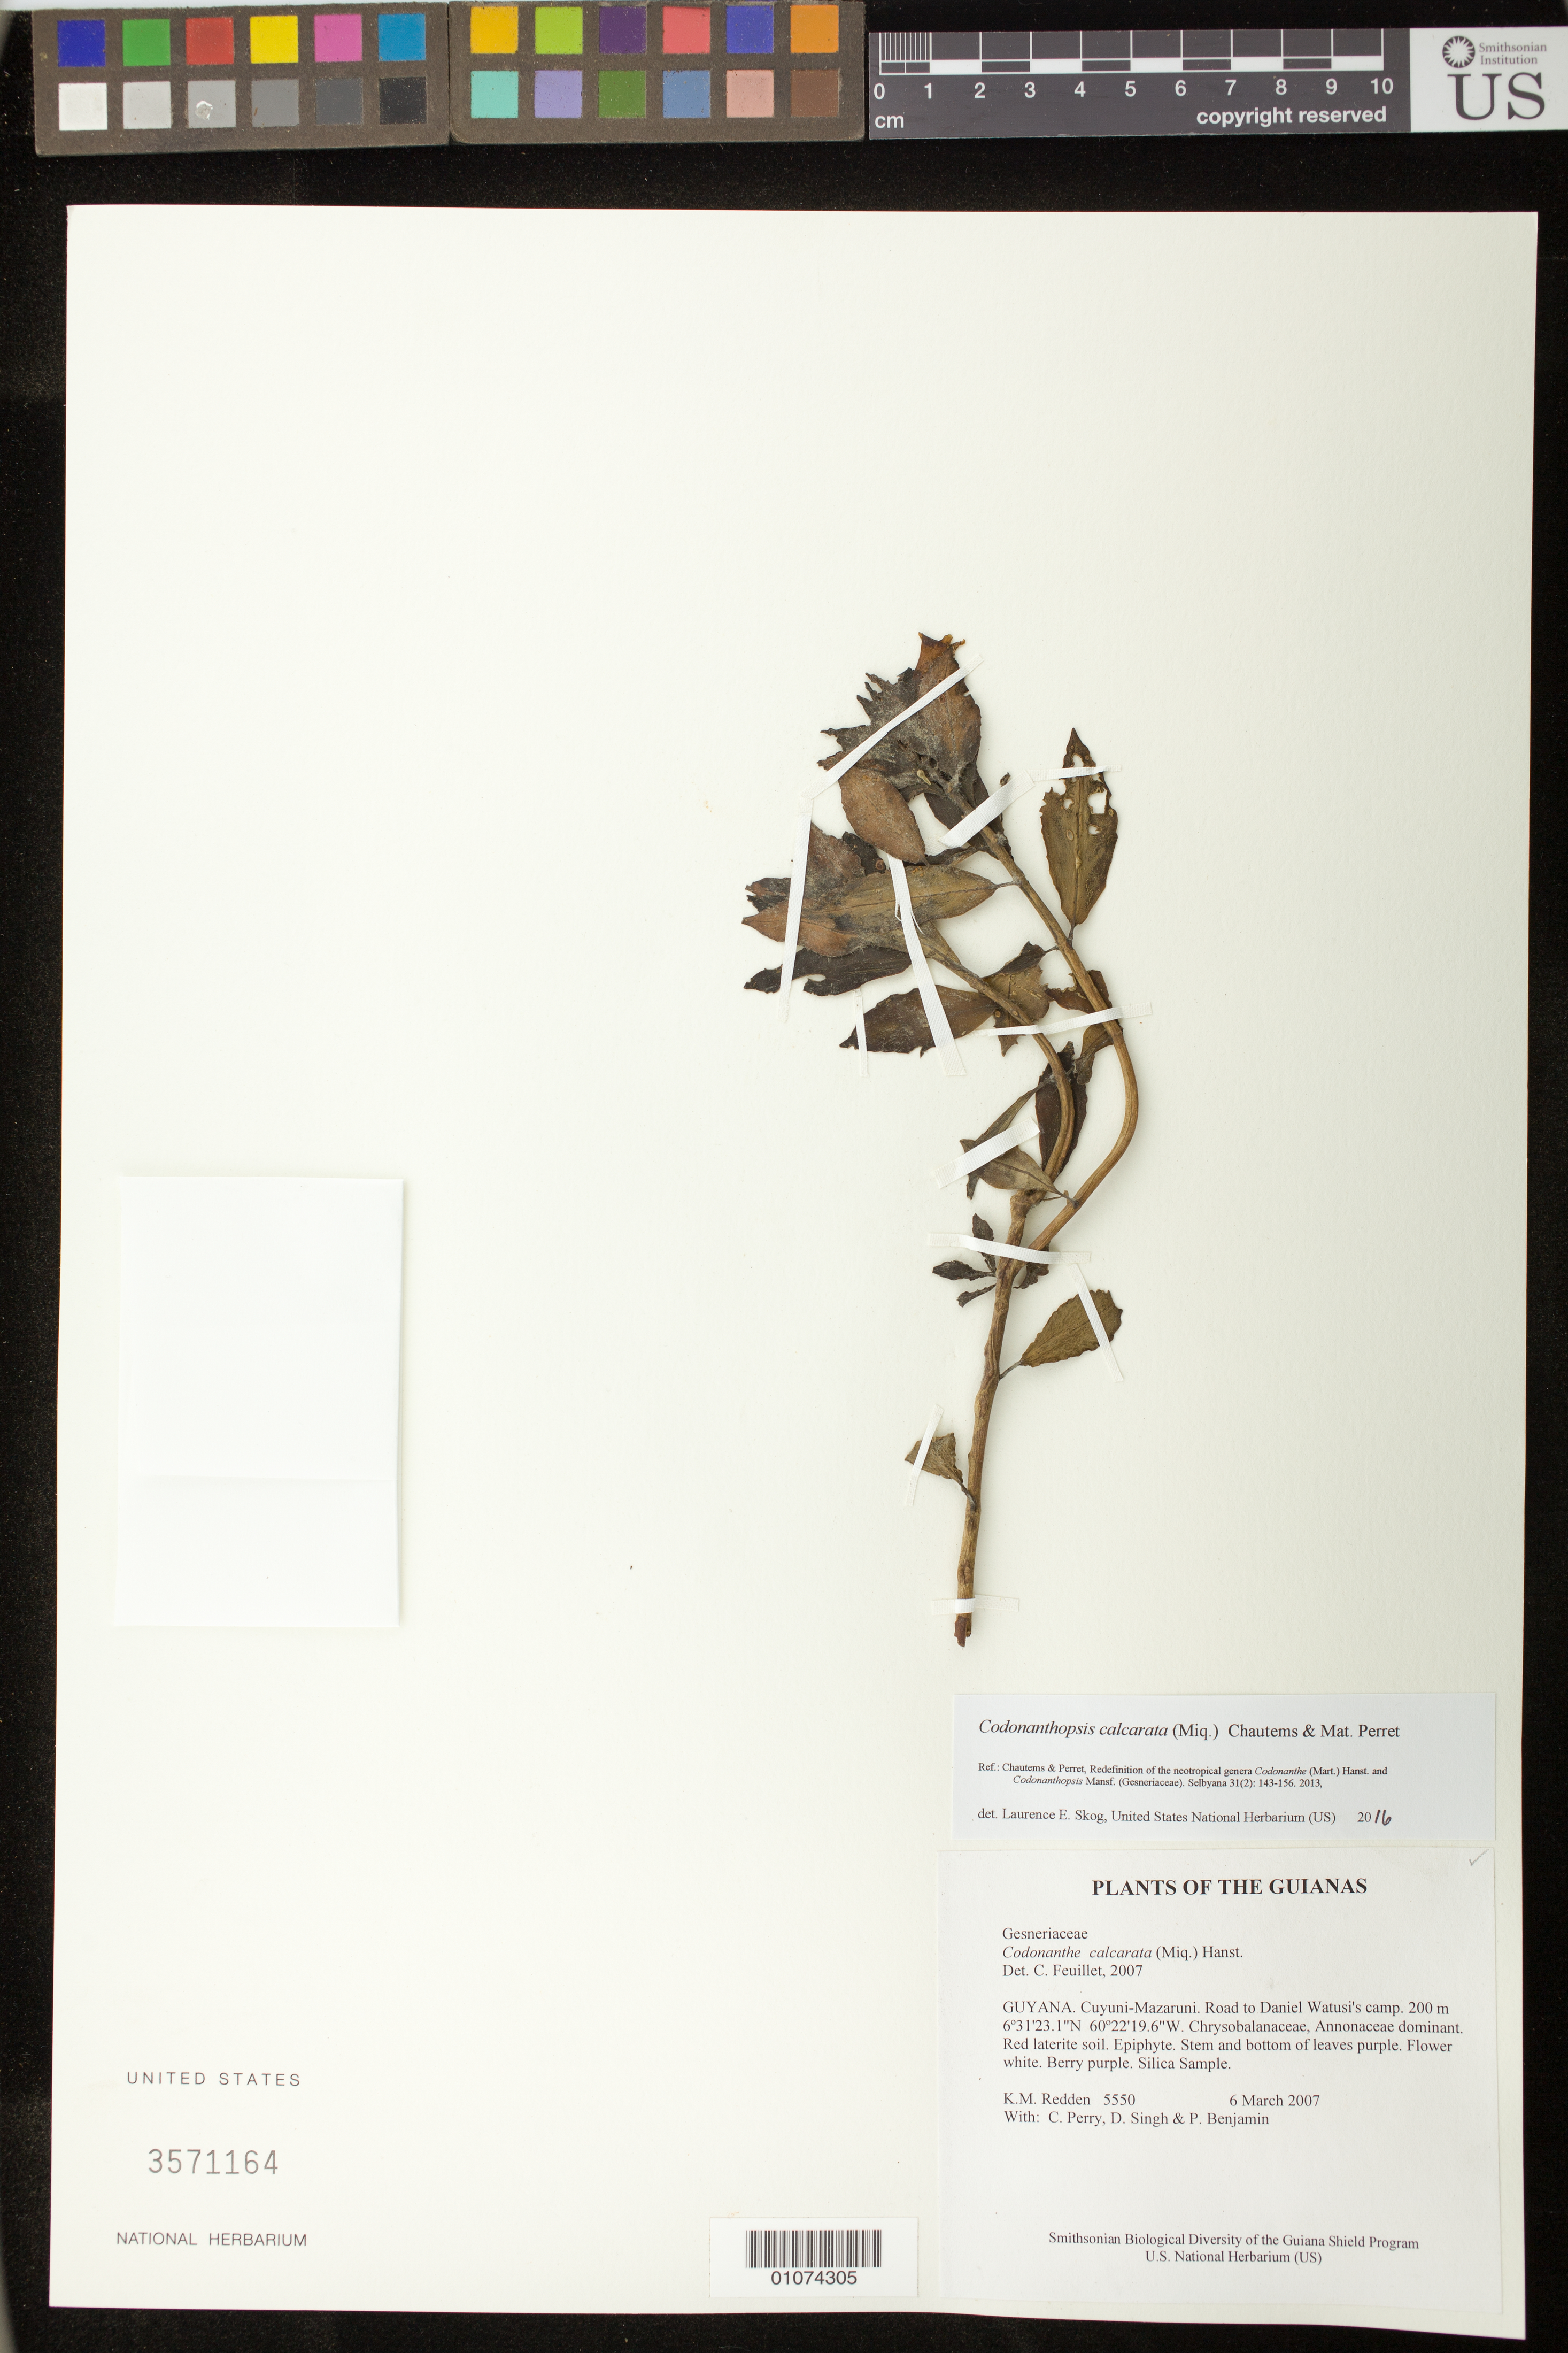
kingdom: Plantae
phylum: Tracheophyta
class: Magnoliopsida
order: Lamiales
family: Gesneriaceae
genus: Codonanthopsis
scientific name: Codonanthopsis calcarata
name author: (Miq.) Chautems & Mat.Perret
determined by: Skog, Laurence E.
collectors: K. M. Redden, C. Perry, D. Singh & P. Benjamin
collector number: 5550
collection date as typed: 06 Mar 2007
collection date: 2007-03-06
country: Guyana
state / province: Cuyuni-Mazaruni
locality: Road to Daniel Watusi's camp.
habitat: Chrysobalanaceae, Annonaceae dominant. Red latterite soil.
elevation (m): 200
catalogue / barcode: US 3571164